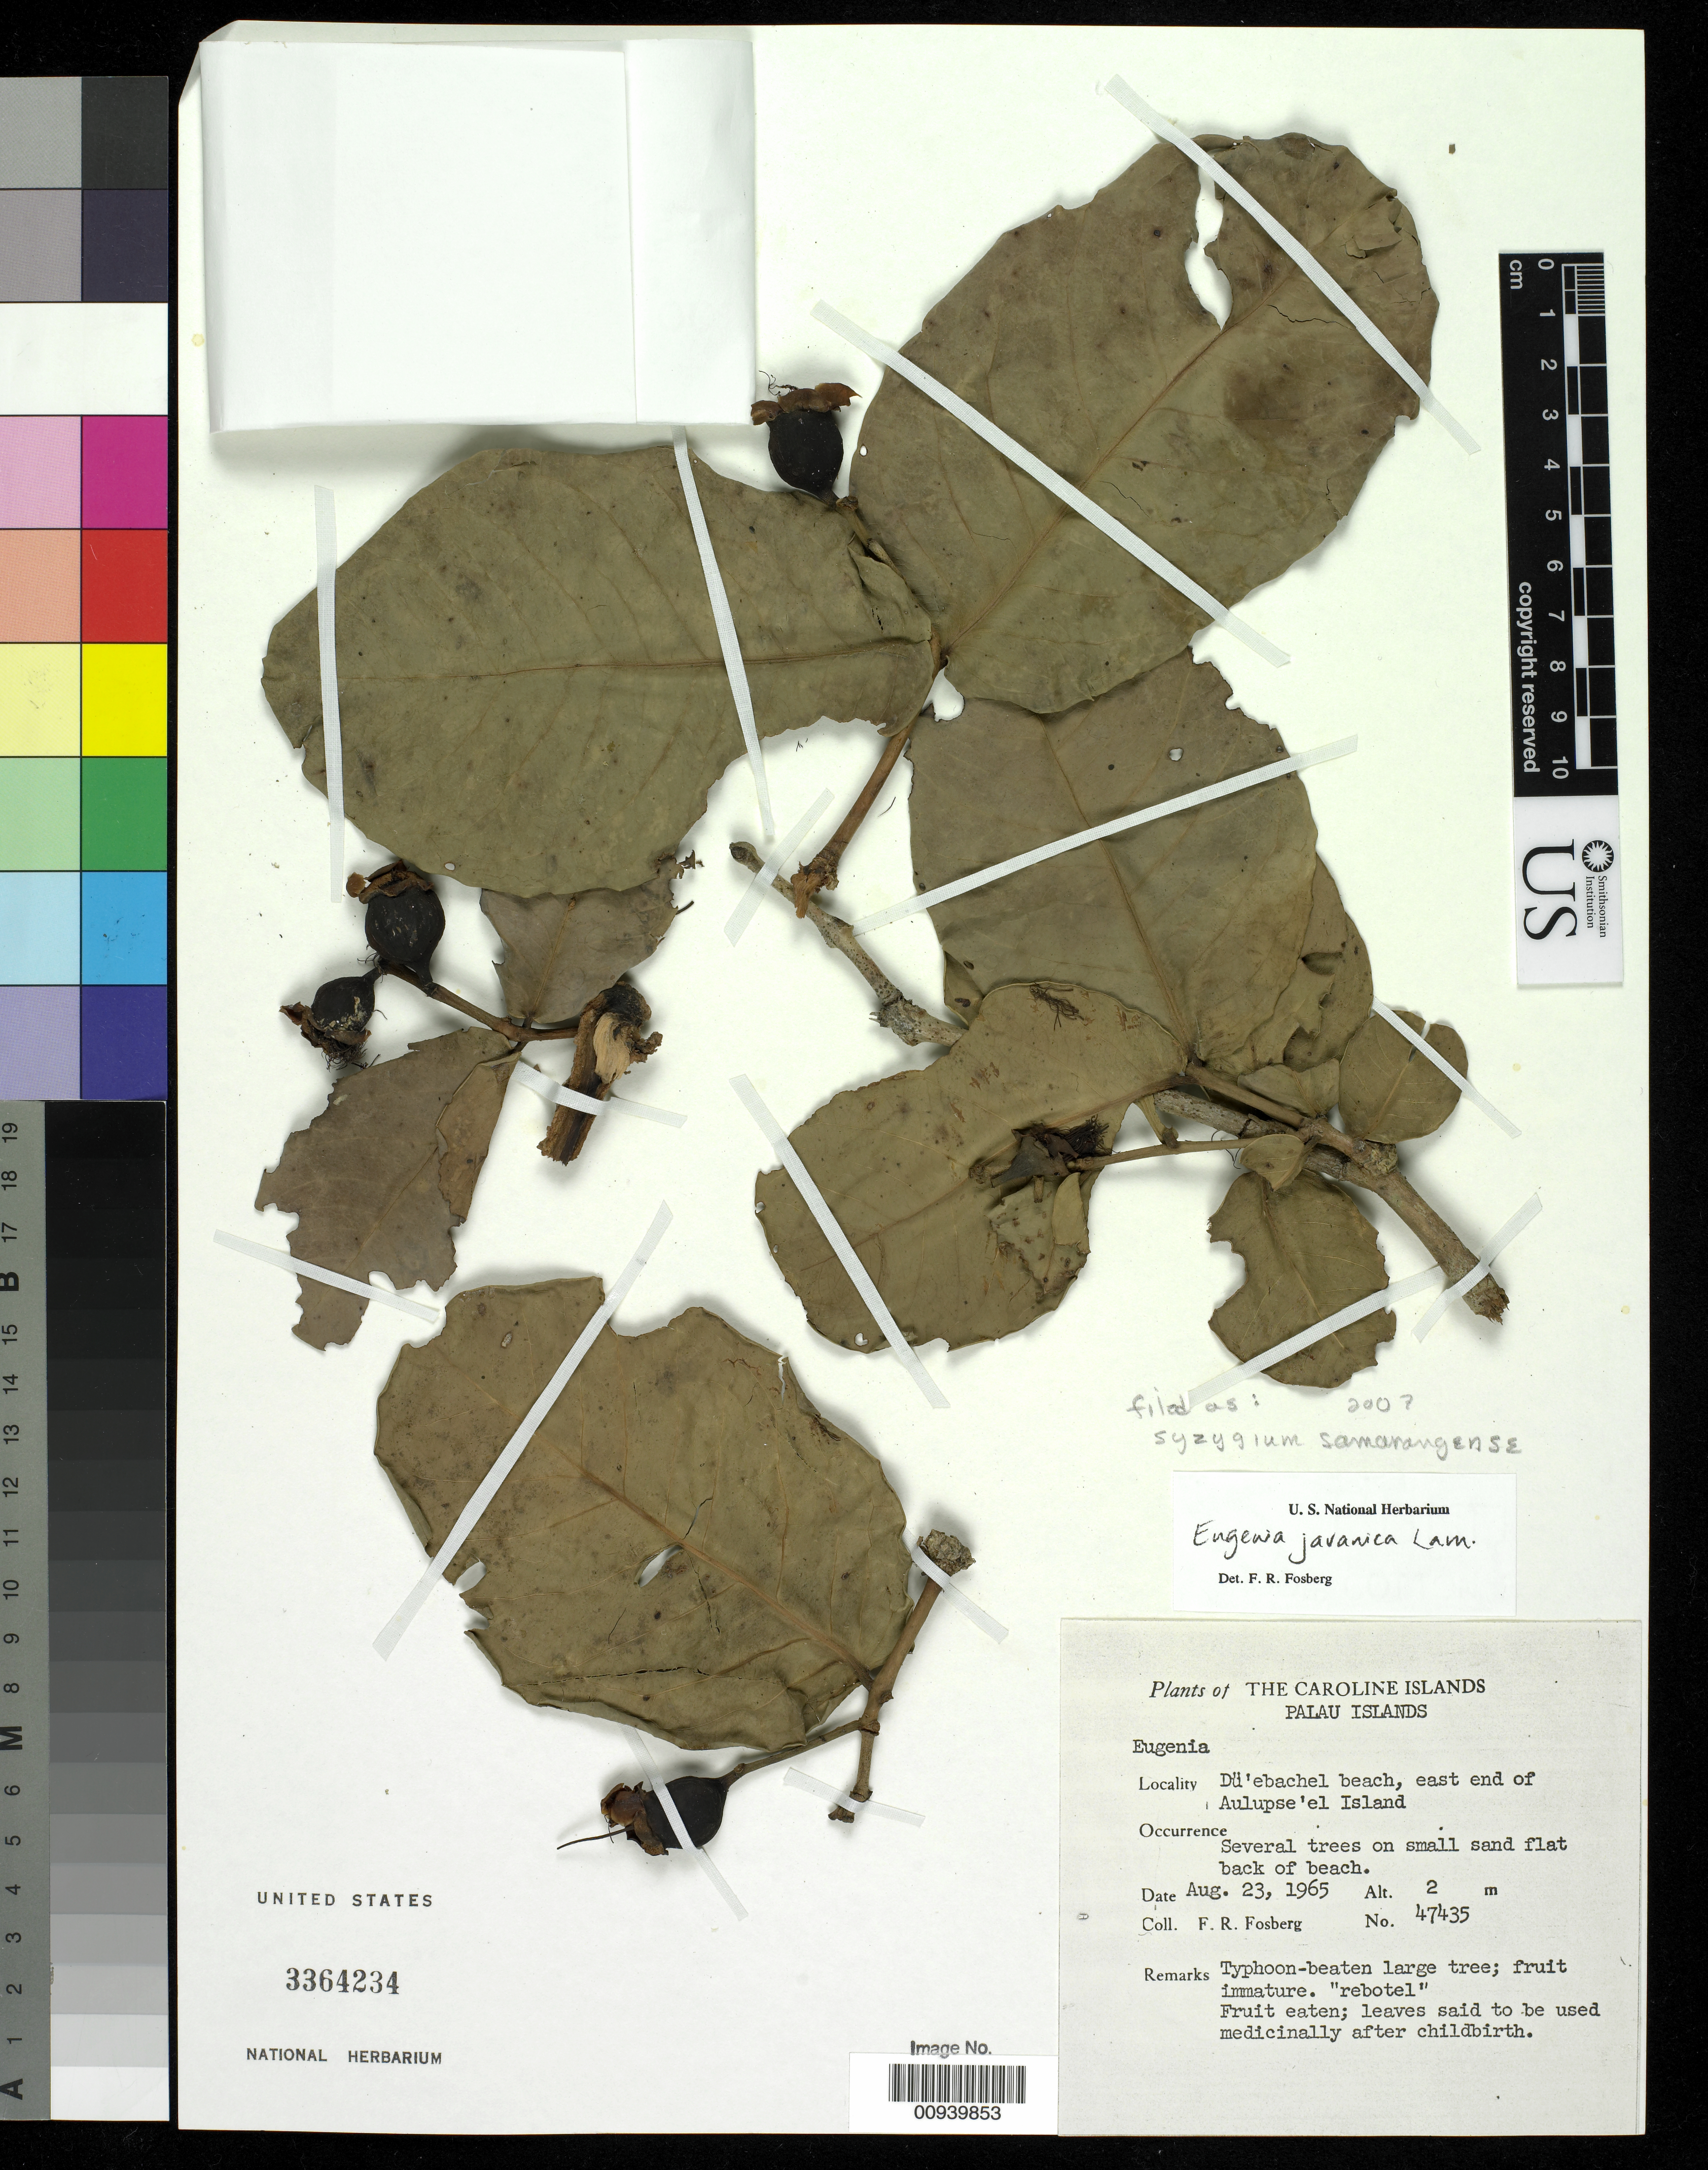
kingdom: Plantae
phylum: Tracheophyta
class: Magnoliopsida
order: Myrtales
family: Myrtaceae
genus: Syzygium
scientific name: Syzygium samarangense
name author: (Blume) Merr. & L.M. Perry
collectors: F. R. Fosberg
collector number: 47435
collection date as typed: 23 Aug 1965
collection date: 1965-08-23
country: Palau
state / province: Koror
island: Ulebsechel [Aulugtagel]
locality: Du'ebachel beach. Aulupséel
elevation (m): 2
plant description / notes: Cited by Byng et al., Phytotaxa 427(2): 124. 2019.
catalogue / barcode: US 3364234